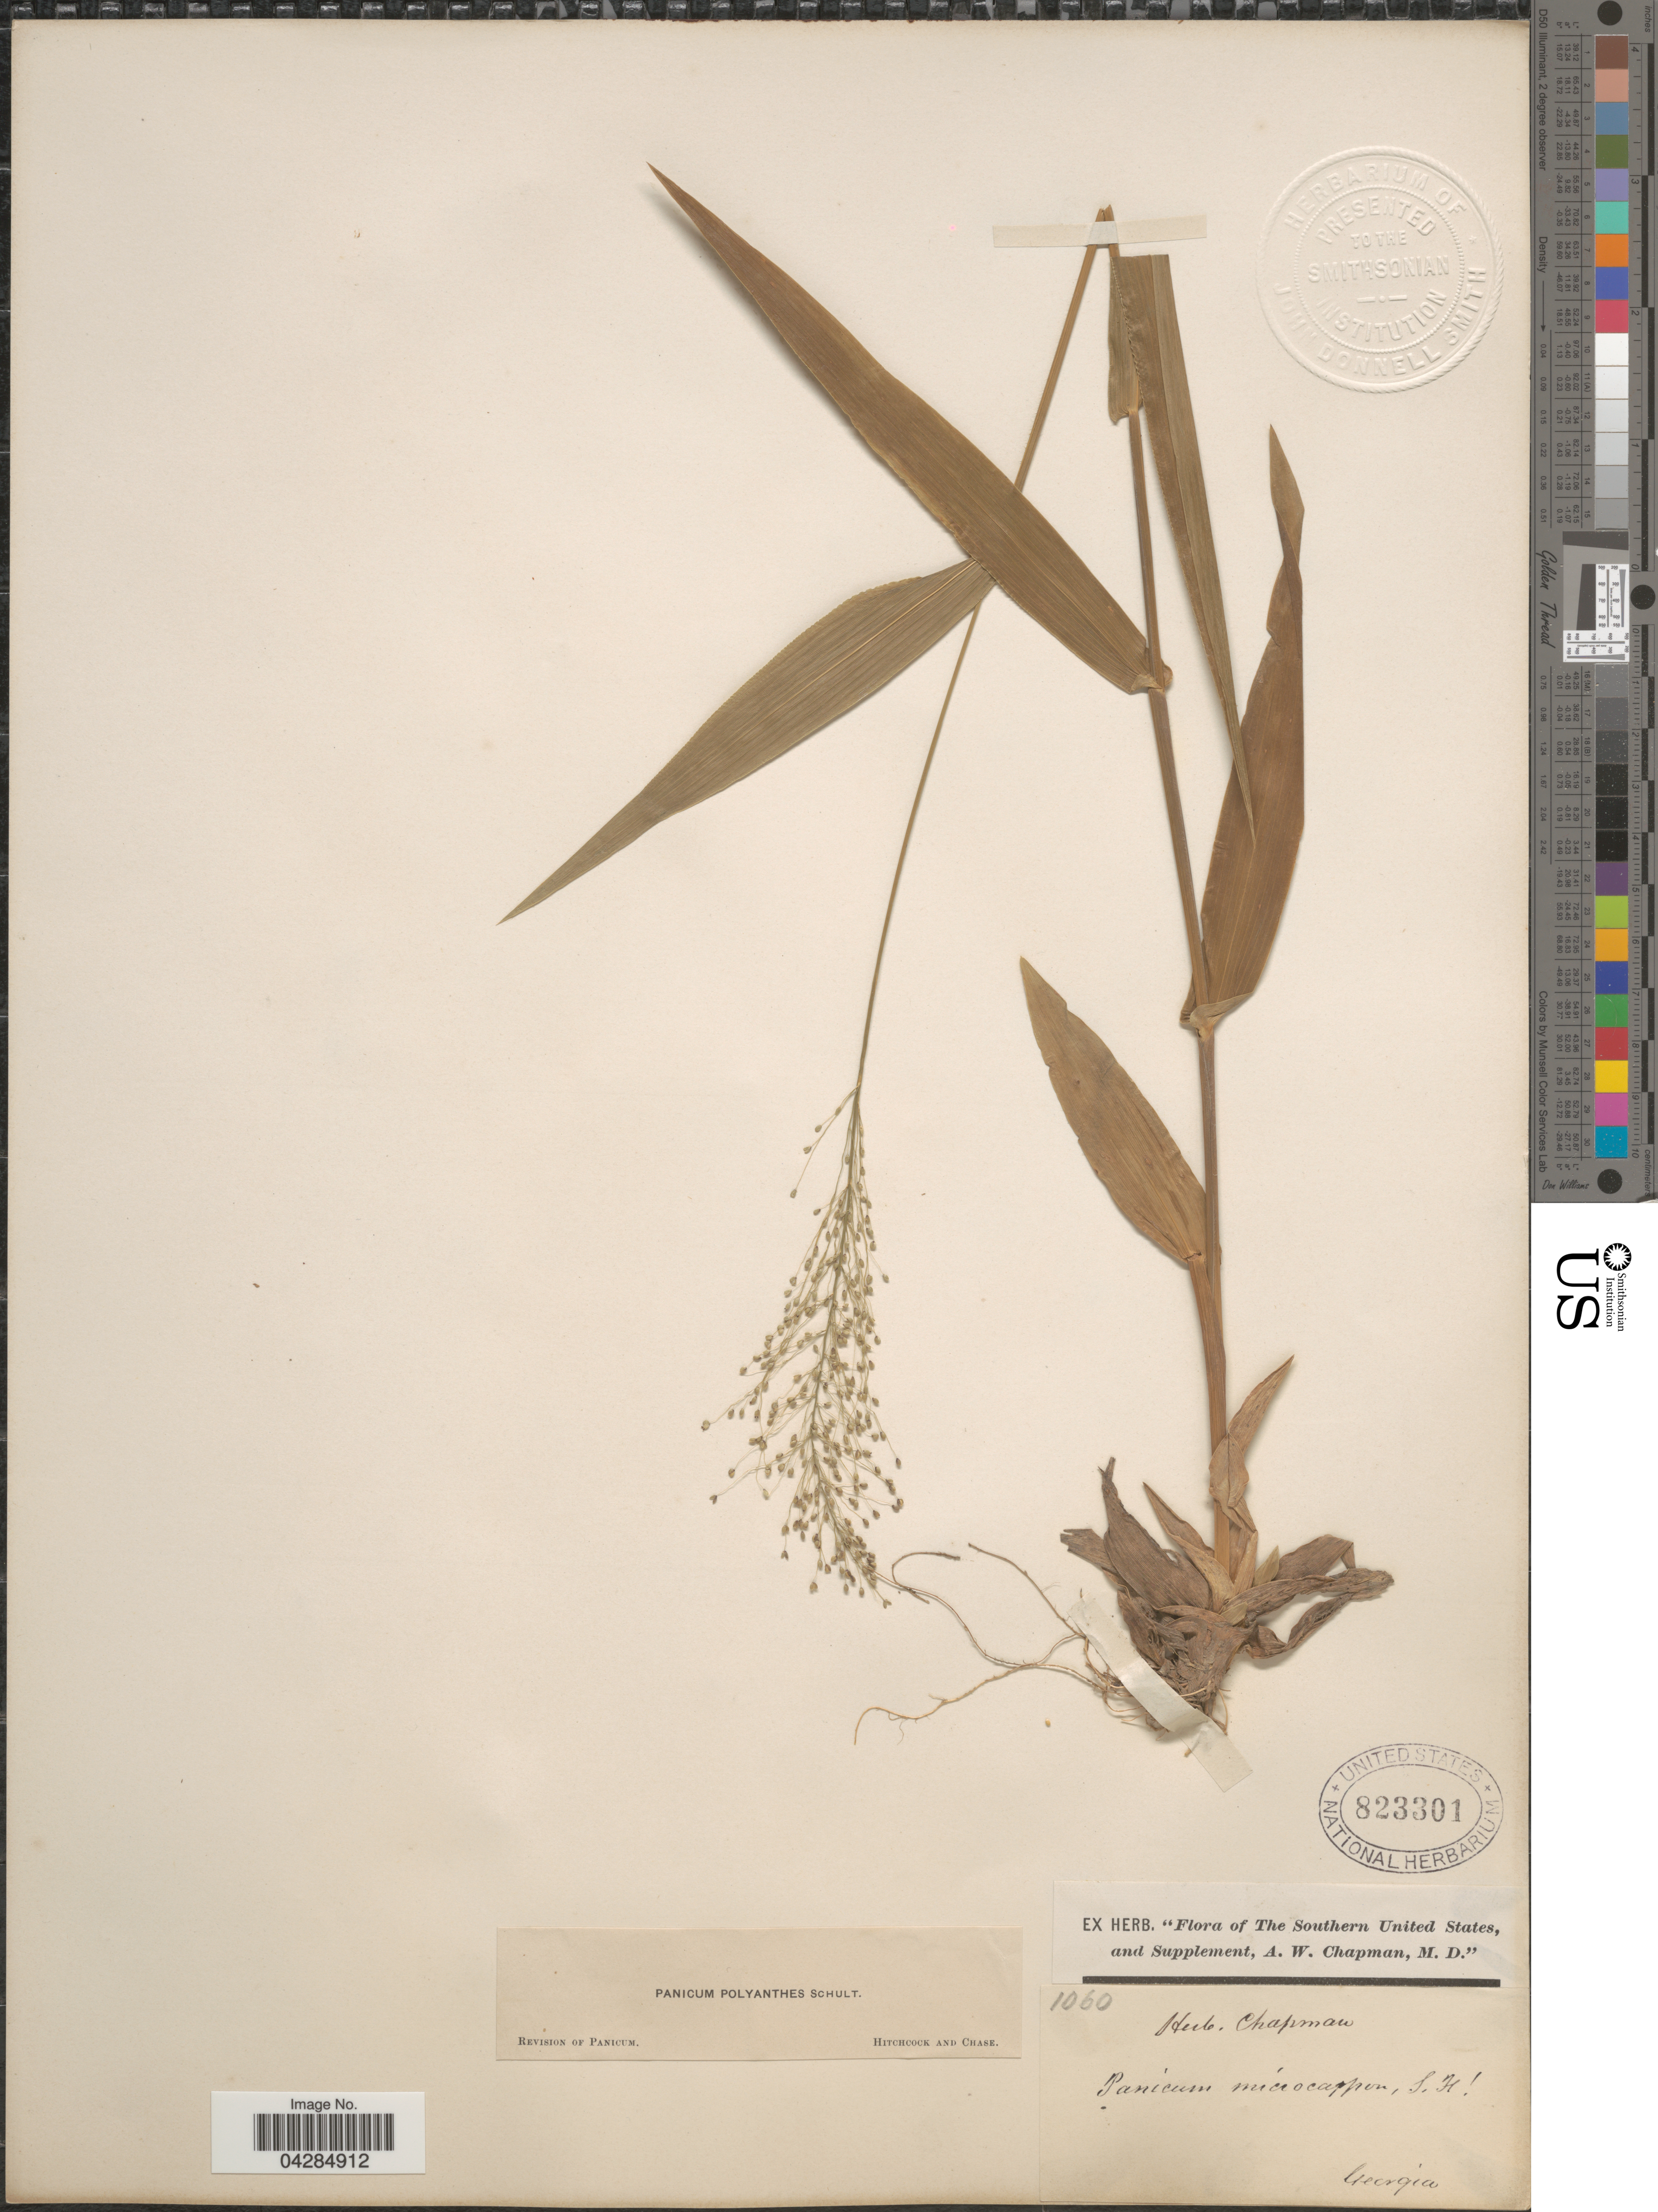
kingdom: Plantae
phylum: Tracheophyta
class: Liliopsida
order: Poales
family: Poaceae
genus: Dichanthelium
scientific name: Dichanthelium polyanthes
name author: (Schult.) Mohlenbr.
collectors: ex herb. A.W. Chapman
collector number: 1060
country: United States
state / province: Georgia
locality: The Southern United States.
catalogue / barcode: US 823301